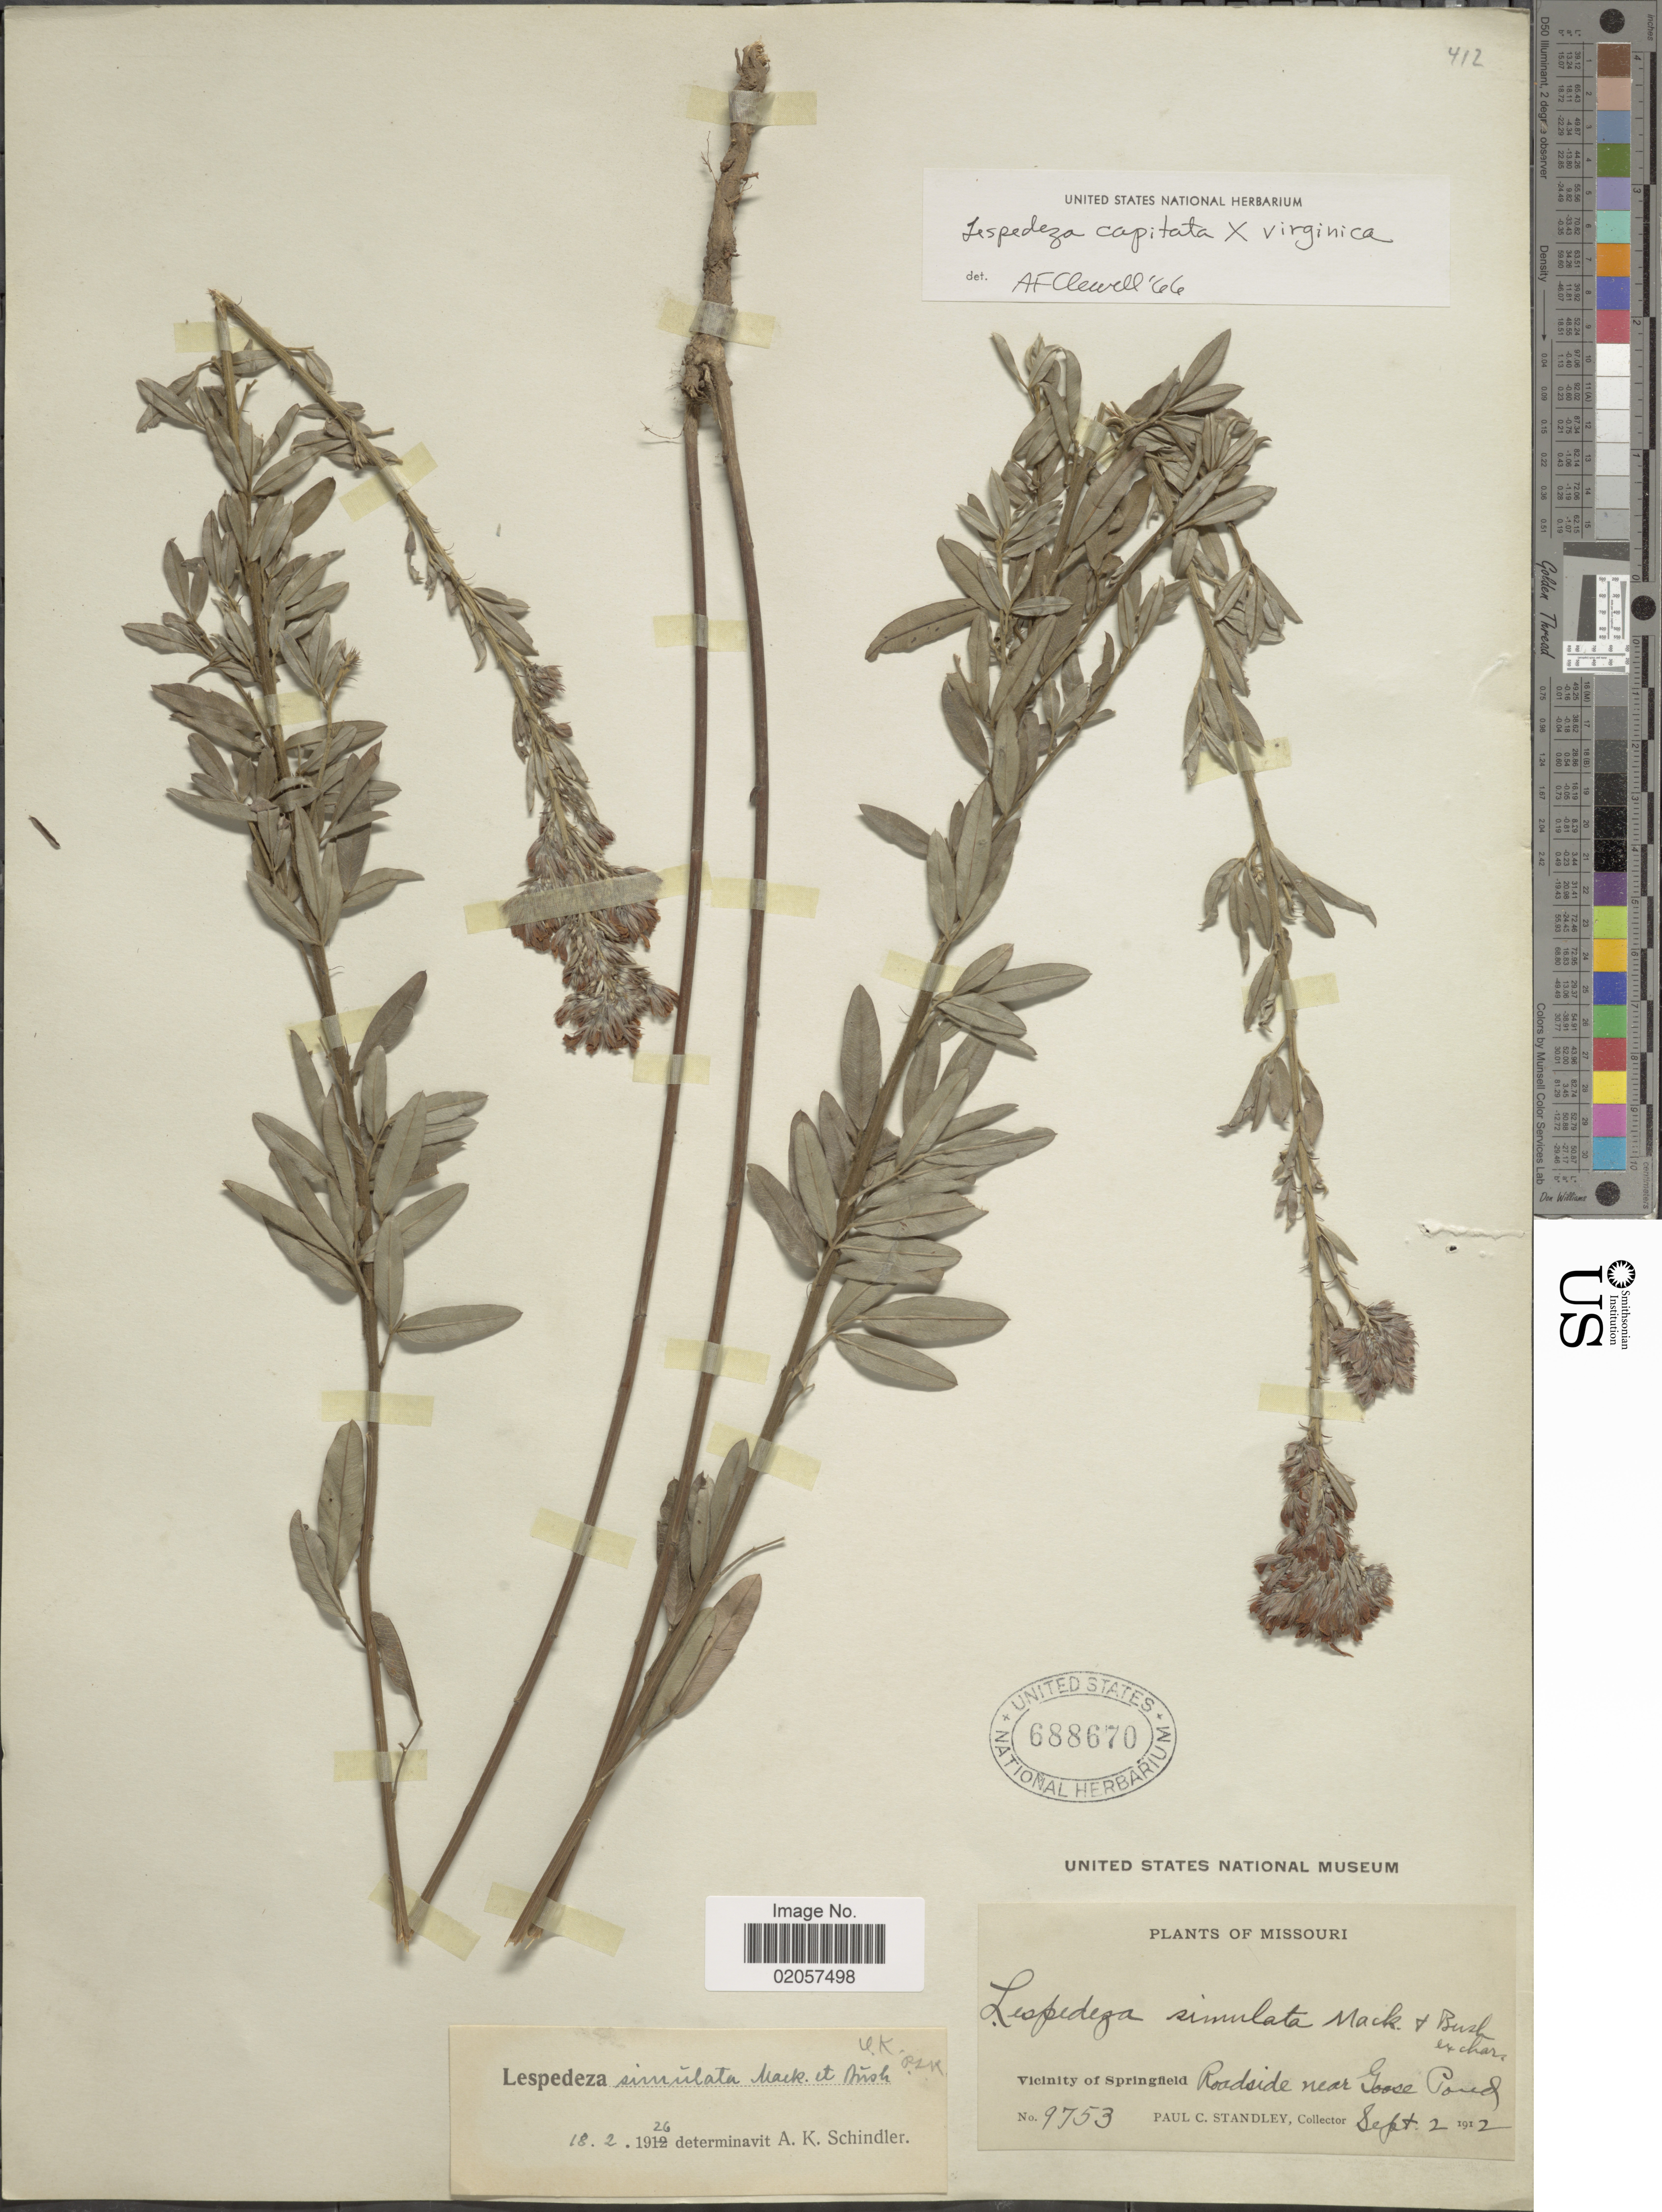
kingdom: Plantae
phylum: Tracheophyta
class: Magnoliopsida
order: Fabales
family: Fabaceae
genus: Lespedeza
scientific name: Lespedeza capitata x L. virginica (L.) Britton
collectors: P. C. Standley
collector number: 9753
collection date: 1912-09-02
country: United States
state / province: Missouri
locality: Vicinity of Springfield. Roadside near Goose Pond.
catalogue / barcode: US 688670